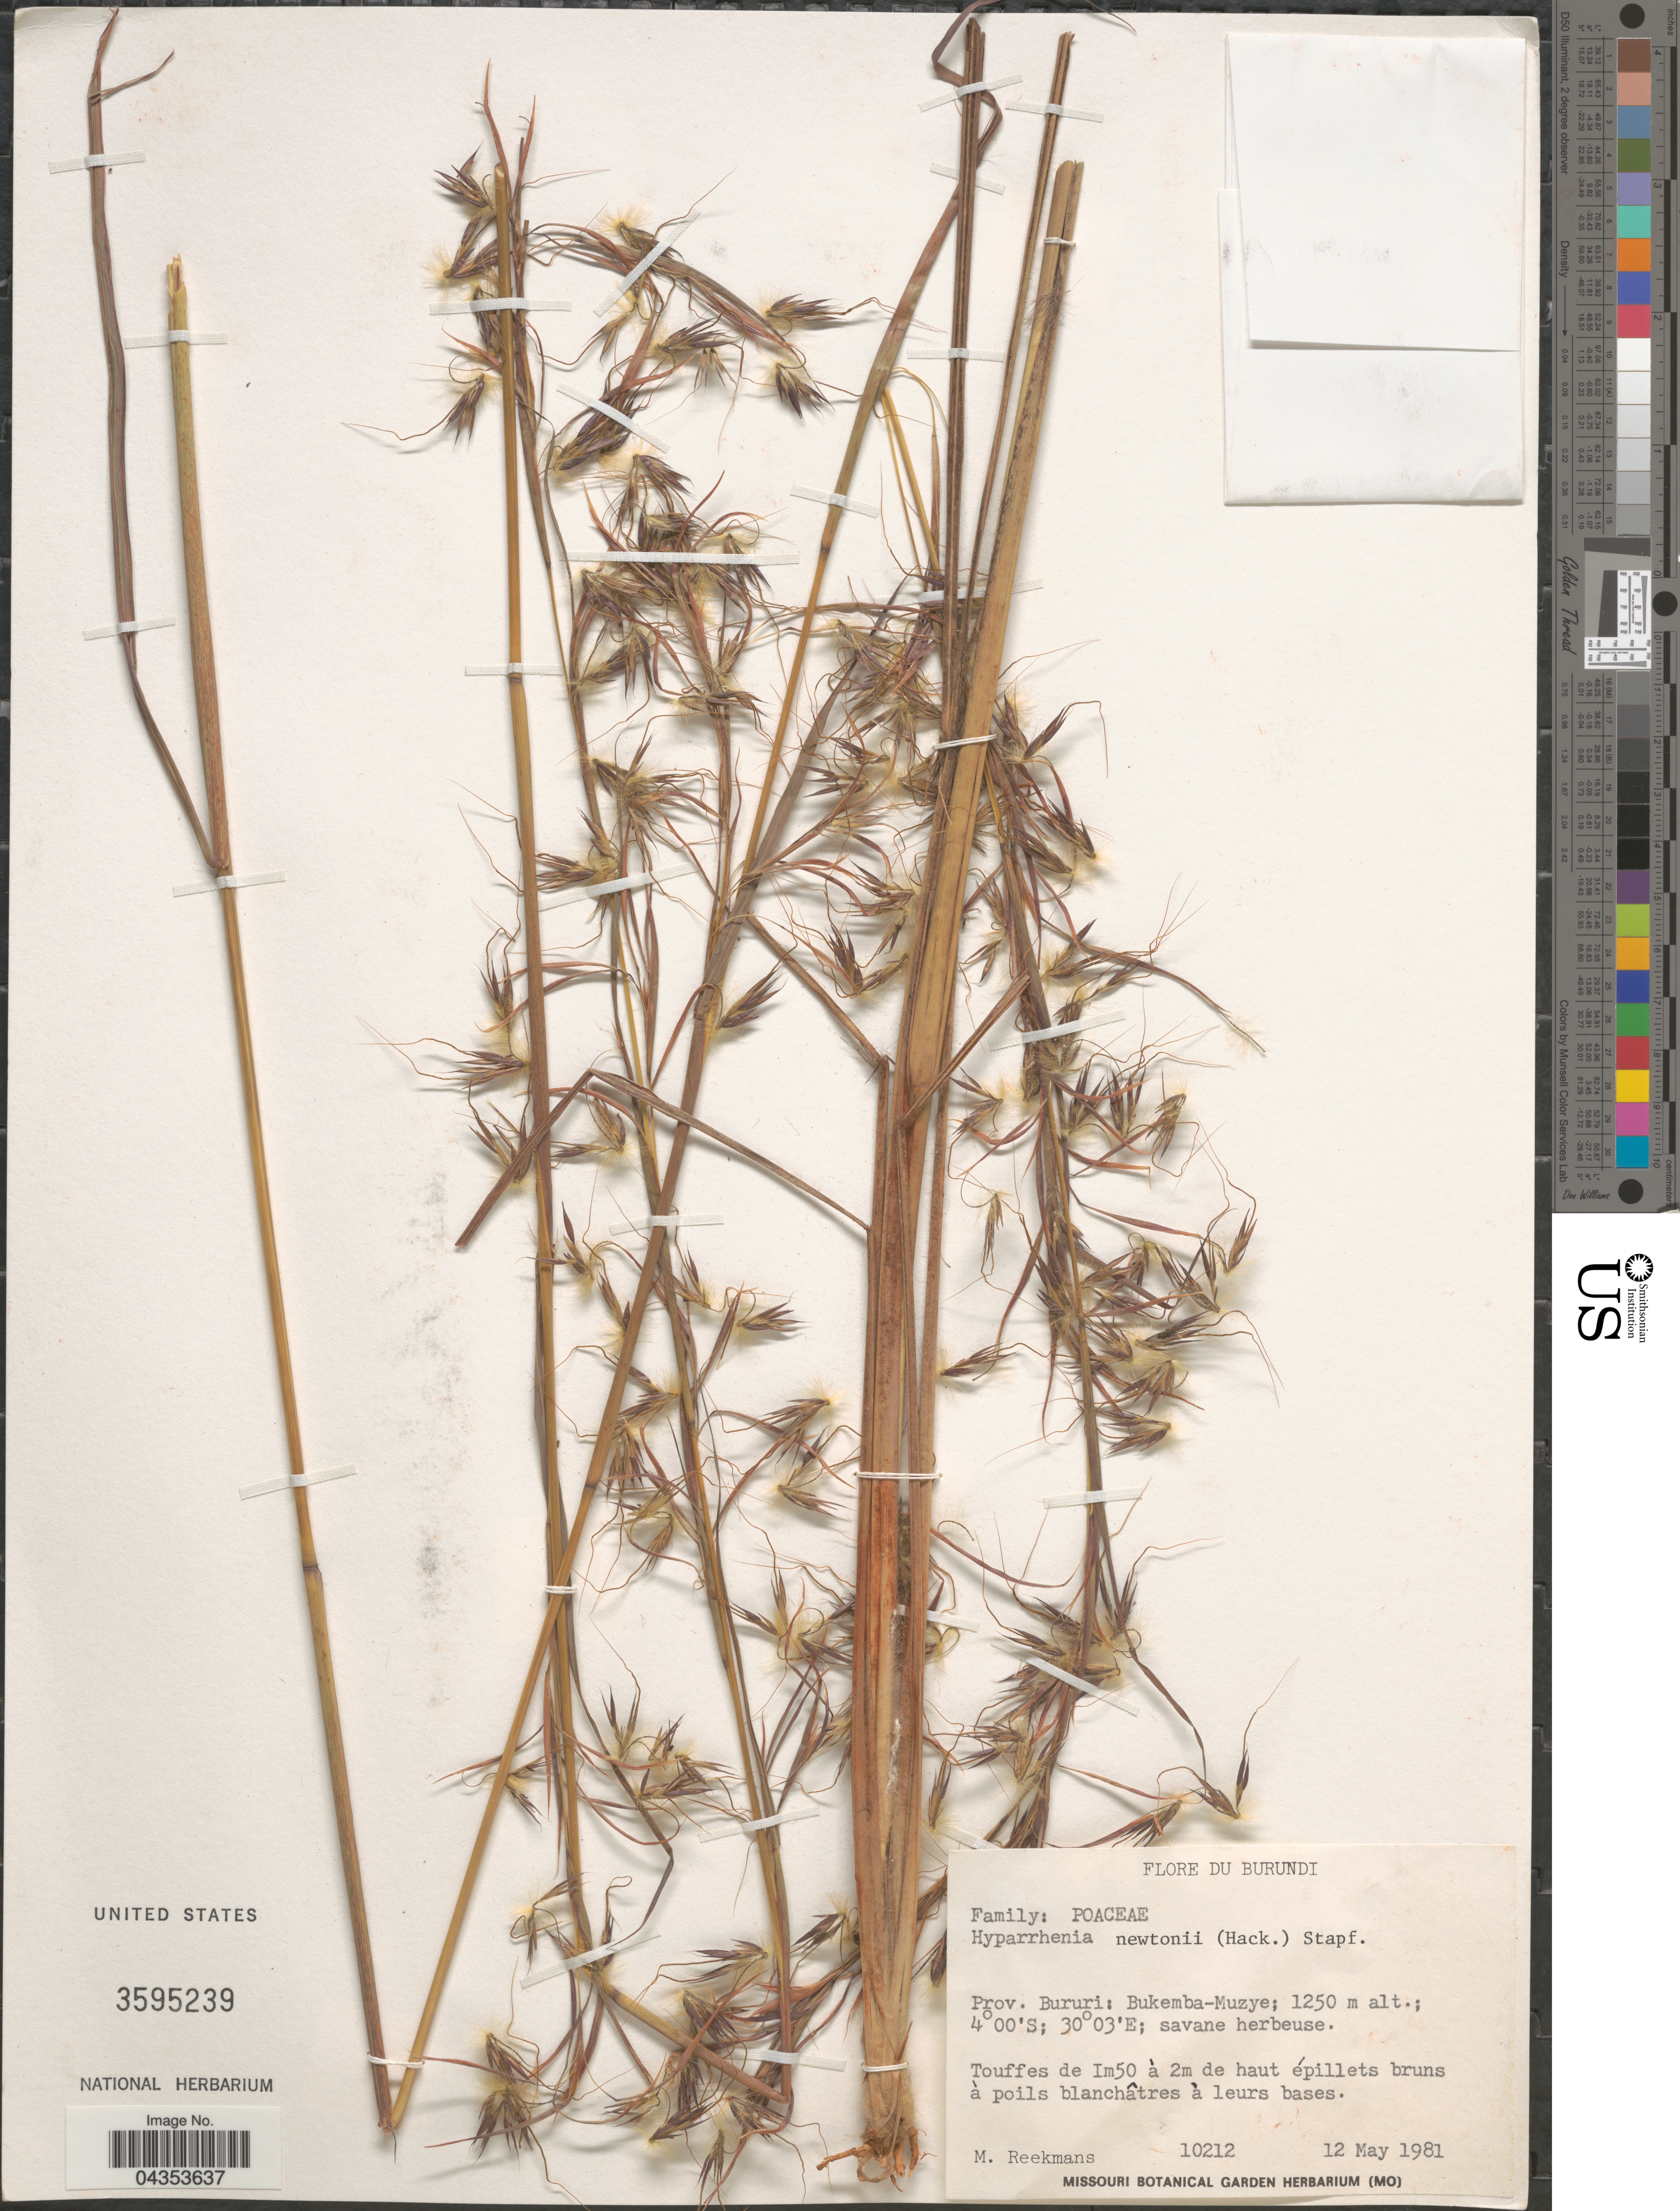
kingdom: Plantae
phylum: Tracheophyta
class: Liliopsida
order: Poales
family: Poaceae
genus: Hyparrhenia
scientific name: Hyparrhenia newtonii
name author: (Hack.) Staf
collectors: M. Reekmans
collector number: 10212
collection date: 1981-05-12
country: Burundi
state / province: Bururi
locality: Bukemba-Muzye.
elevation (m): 1250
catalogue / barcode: US 3595239